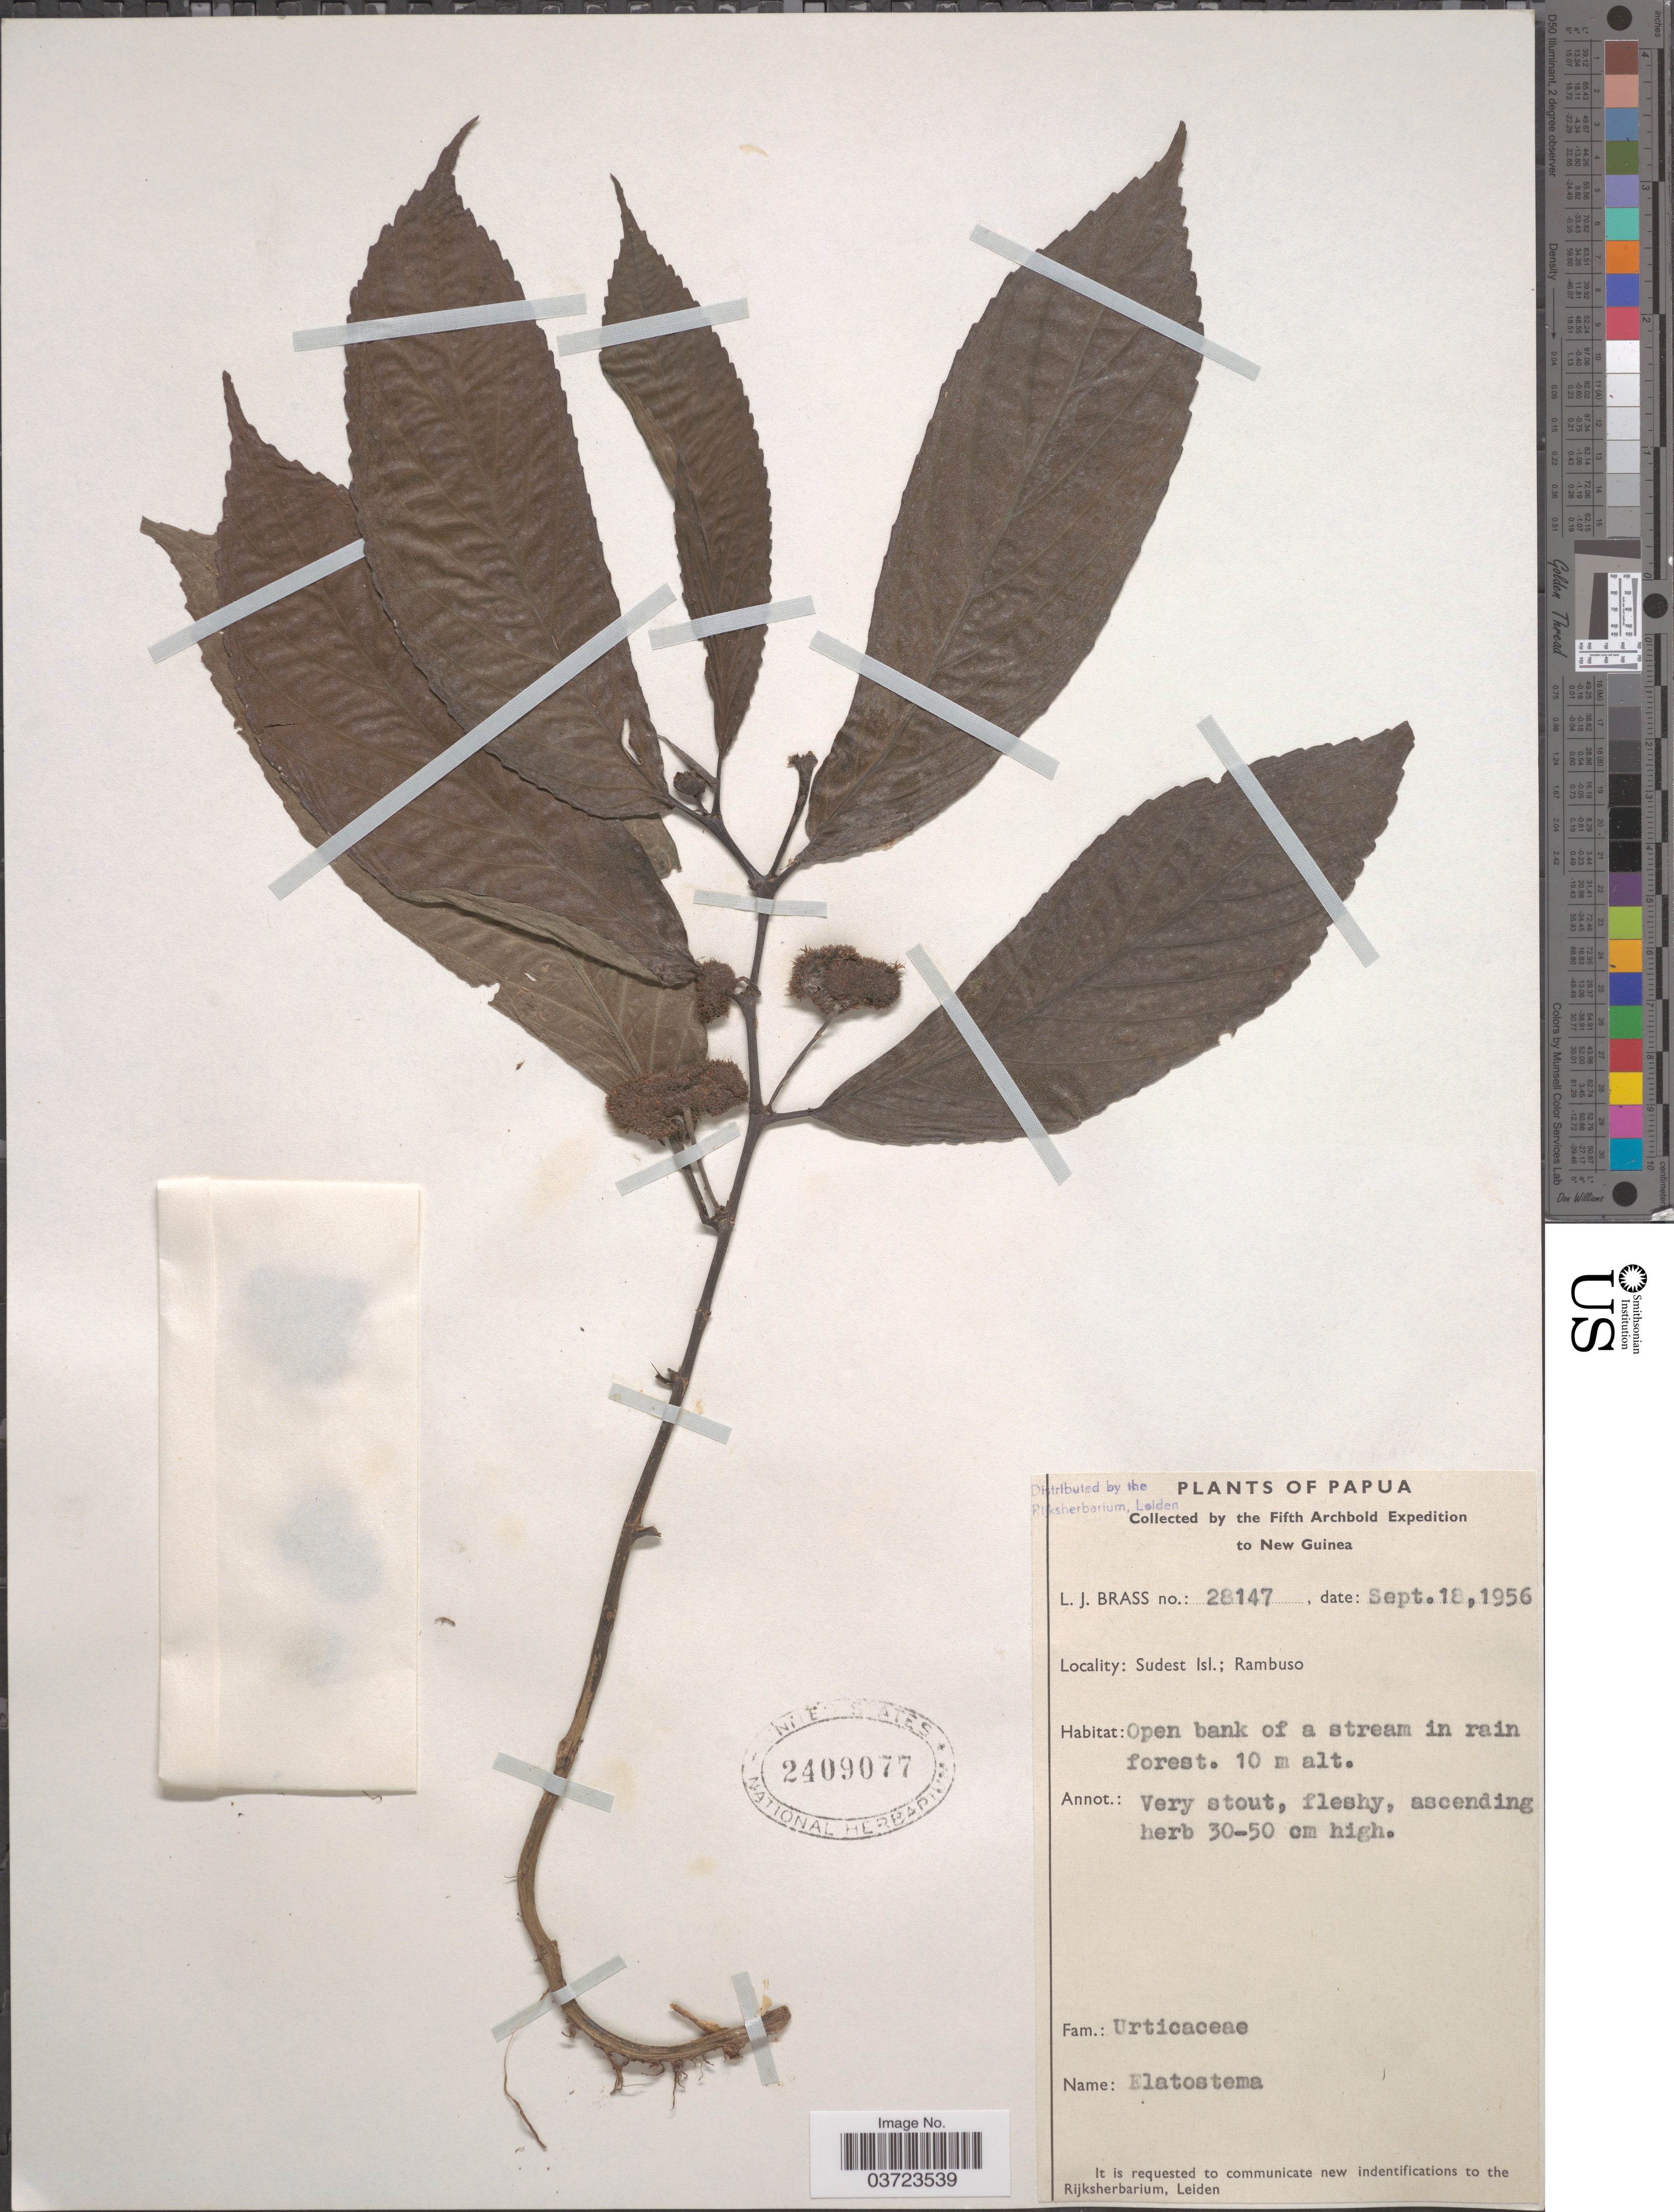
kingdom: Plantae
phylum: Tracheophyta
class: Magnoliopsida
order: Rosales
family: Urticaceae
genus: Elatostema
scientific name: Elatostema sp.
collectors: L. J. Brass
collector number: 28147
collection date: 1956-09-18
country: Papua New Guinea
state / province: Milne Bay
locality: Papua. New Guinea. Sudest Isl.; Rambuso.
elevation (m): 10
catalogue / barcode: US 2409077